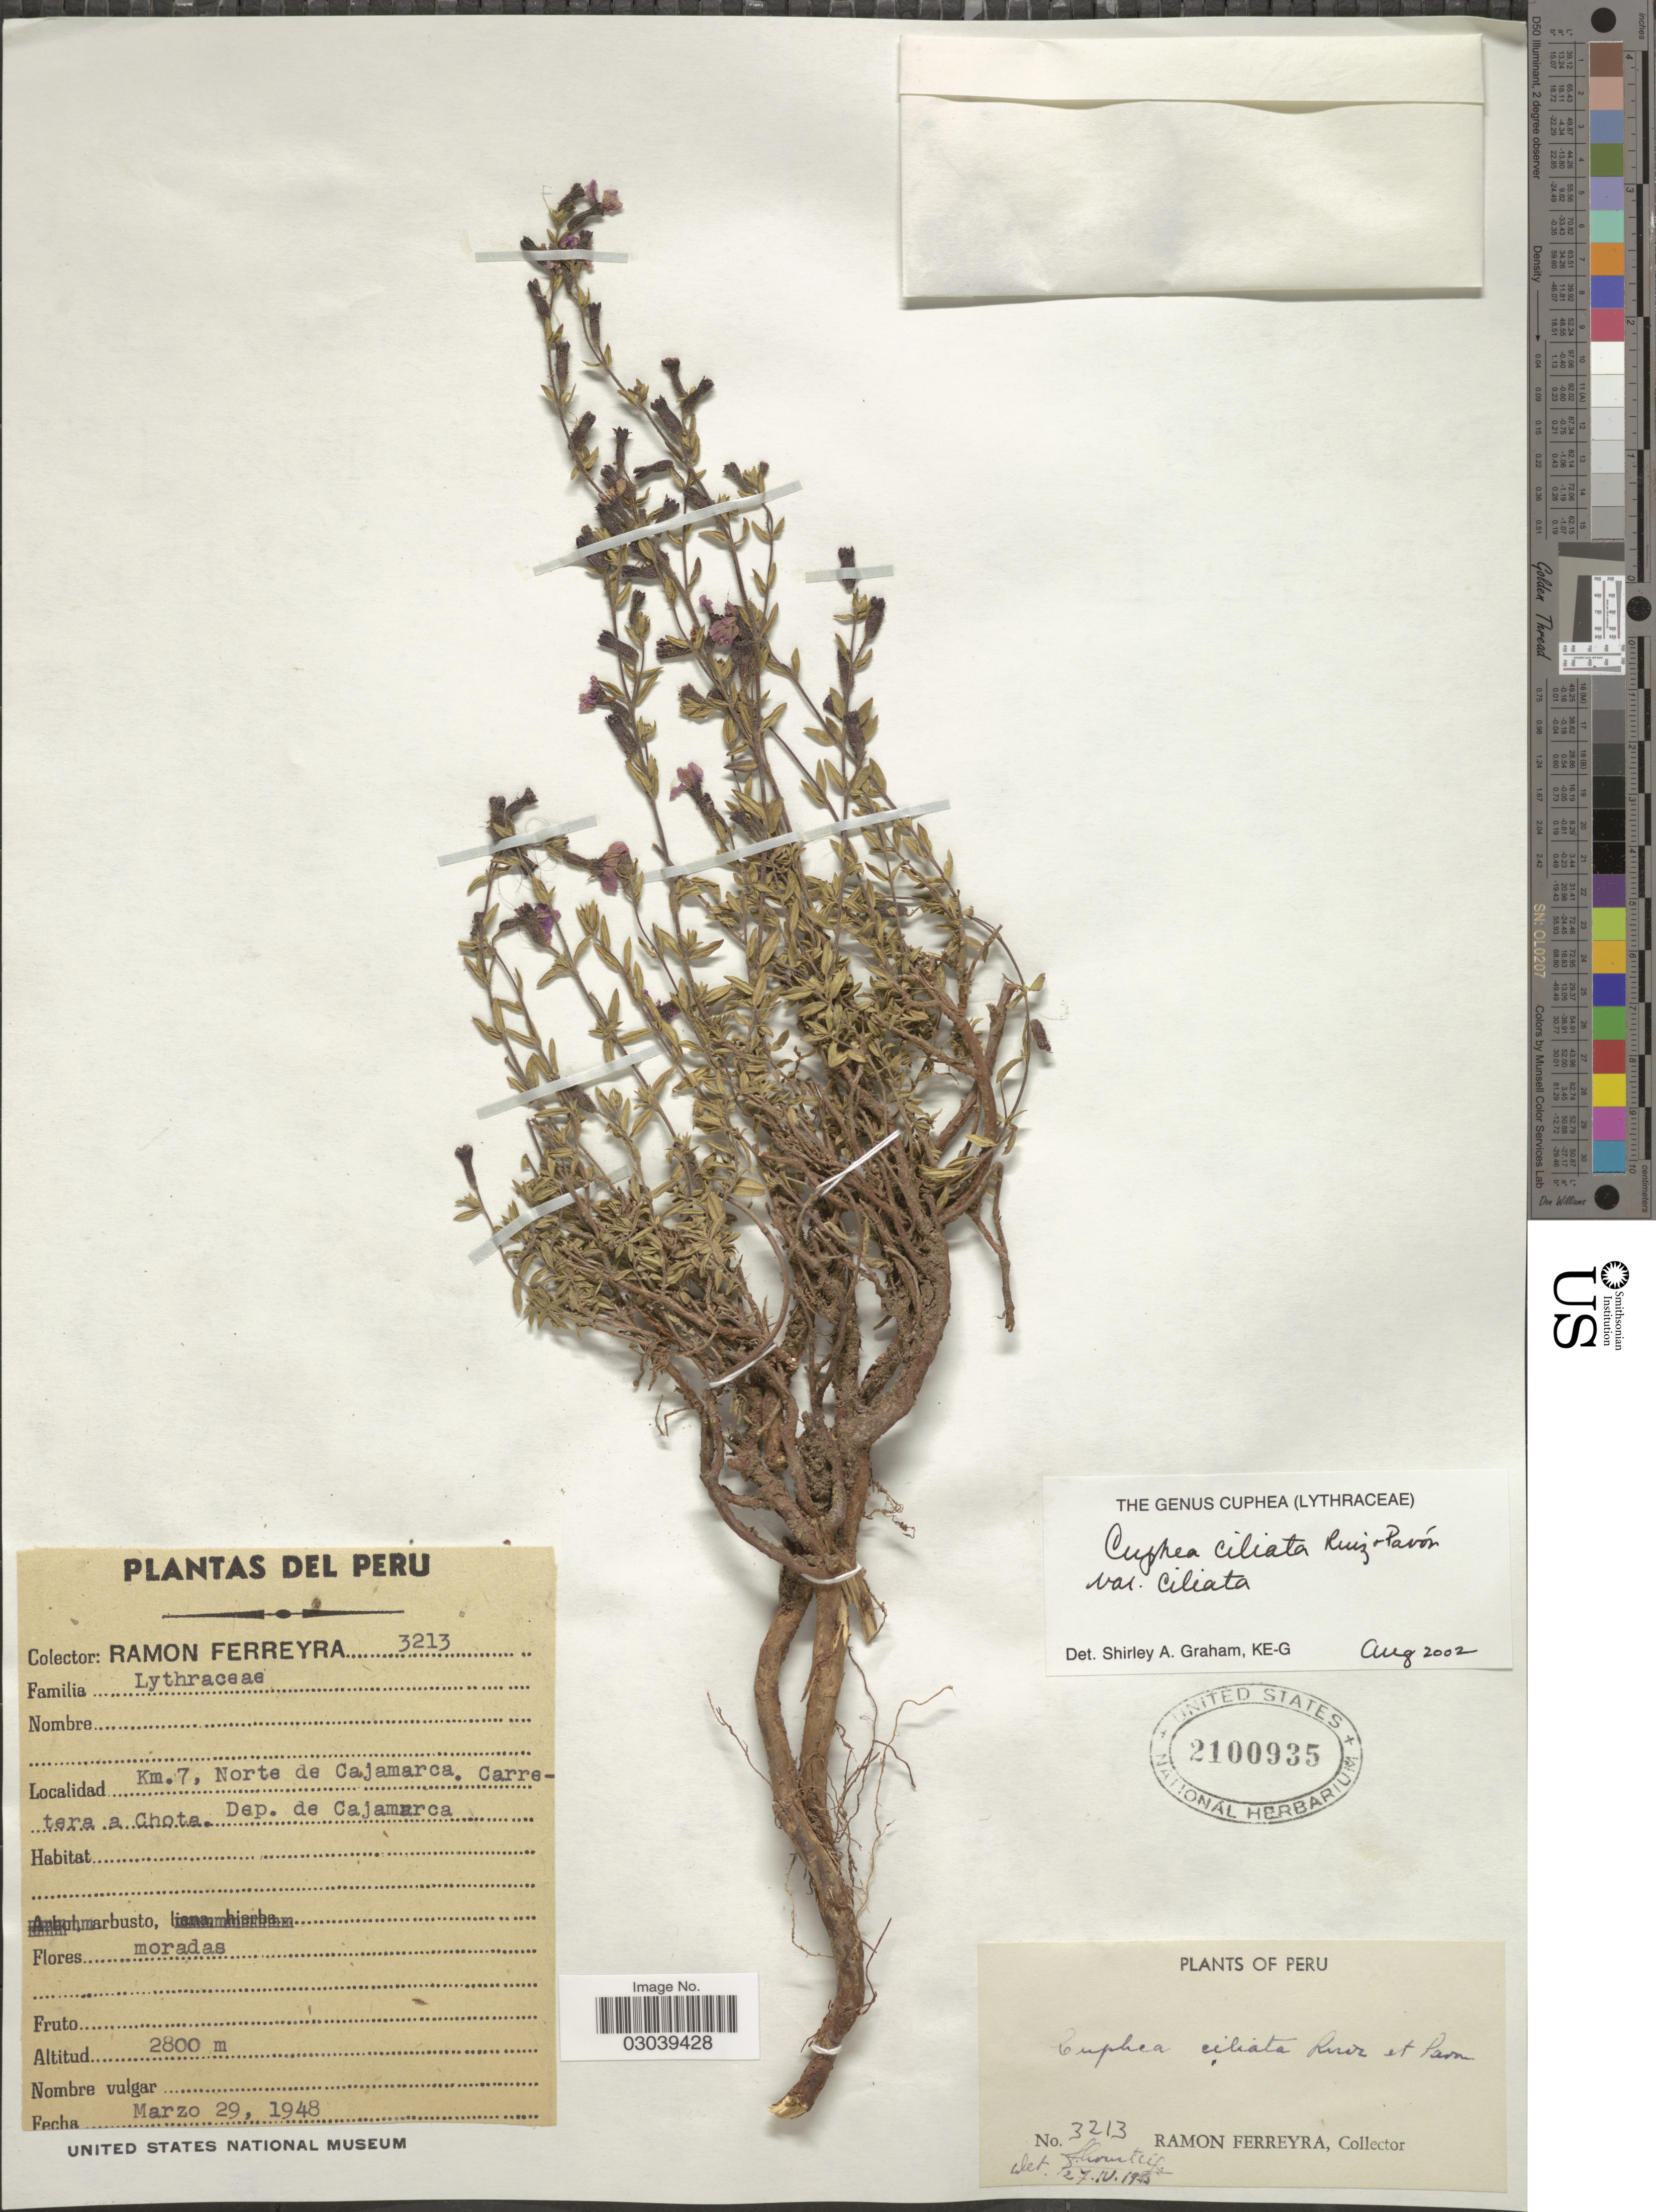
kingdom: Plantae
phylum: Tracheophyta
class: Magnoliopsida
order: Myrtales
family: Lythraceae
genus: Cuphea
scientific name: Cuphea ciliata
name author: Ruiz & Pav.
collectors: R. A. Ferreyra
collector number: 3213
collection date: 1948-03-29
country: Peru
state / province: Cajamarca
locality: Km. 7, Norte de Cajamarca. Carretera a Chota. Dep. de Cajamarca.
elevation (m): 2800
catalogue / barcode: US 2100935